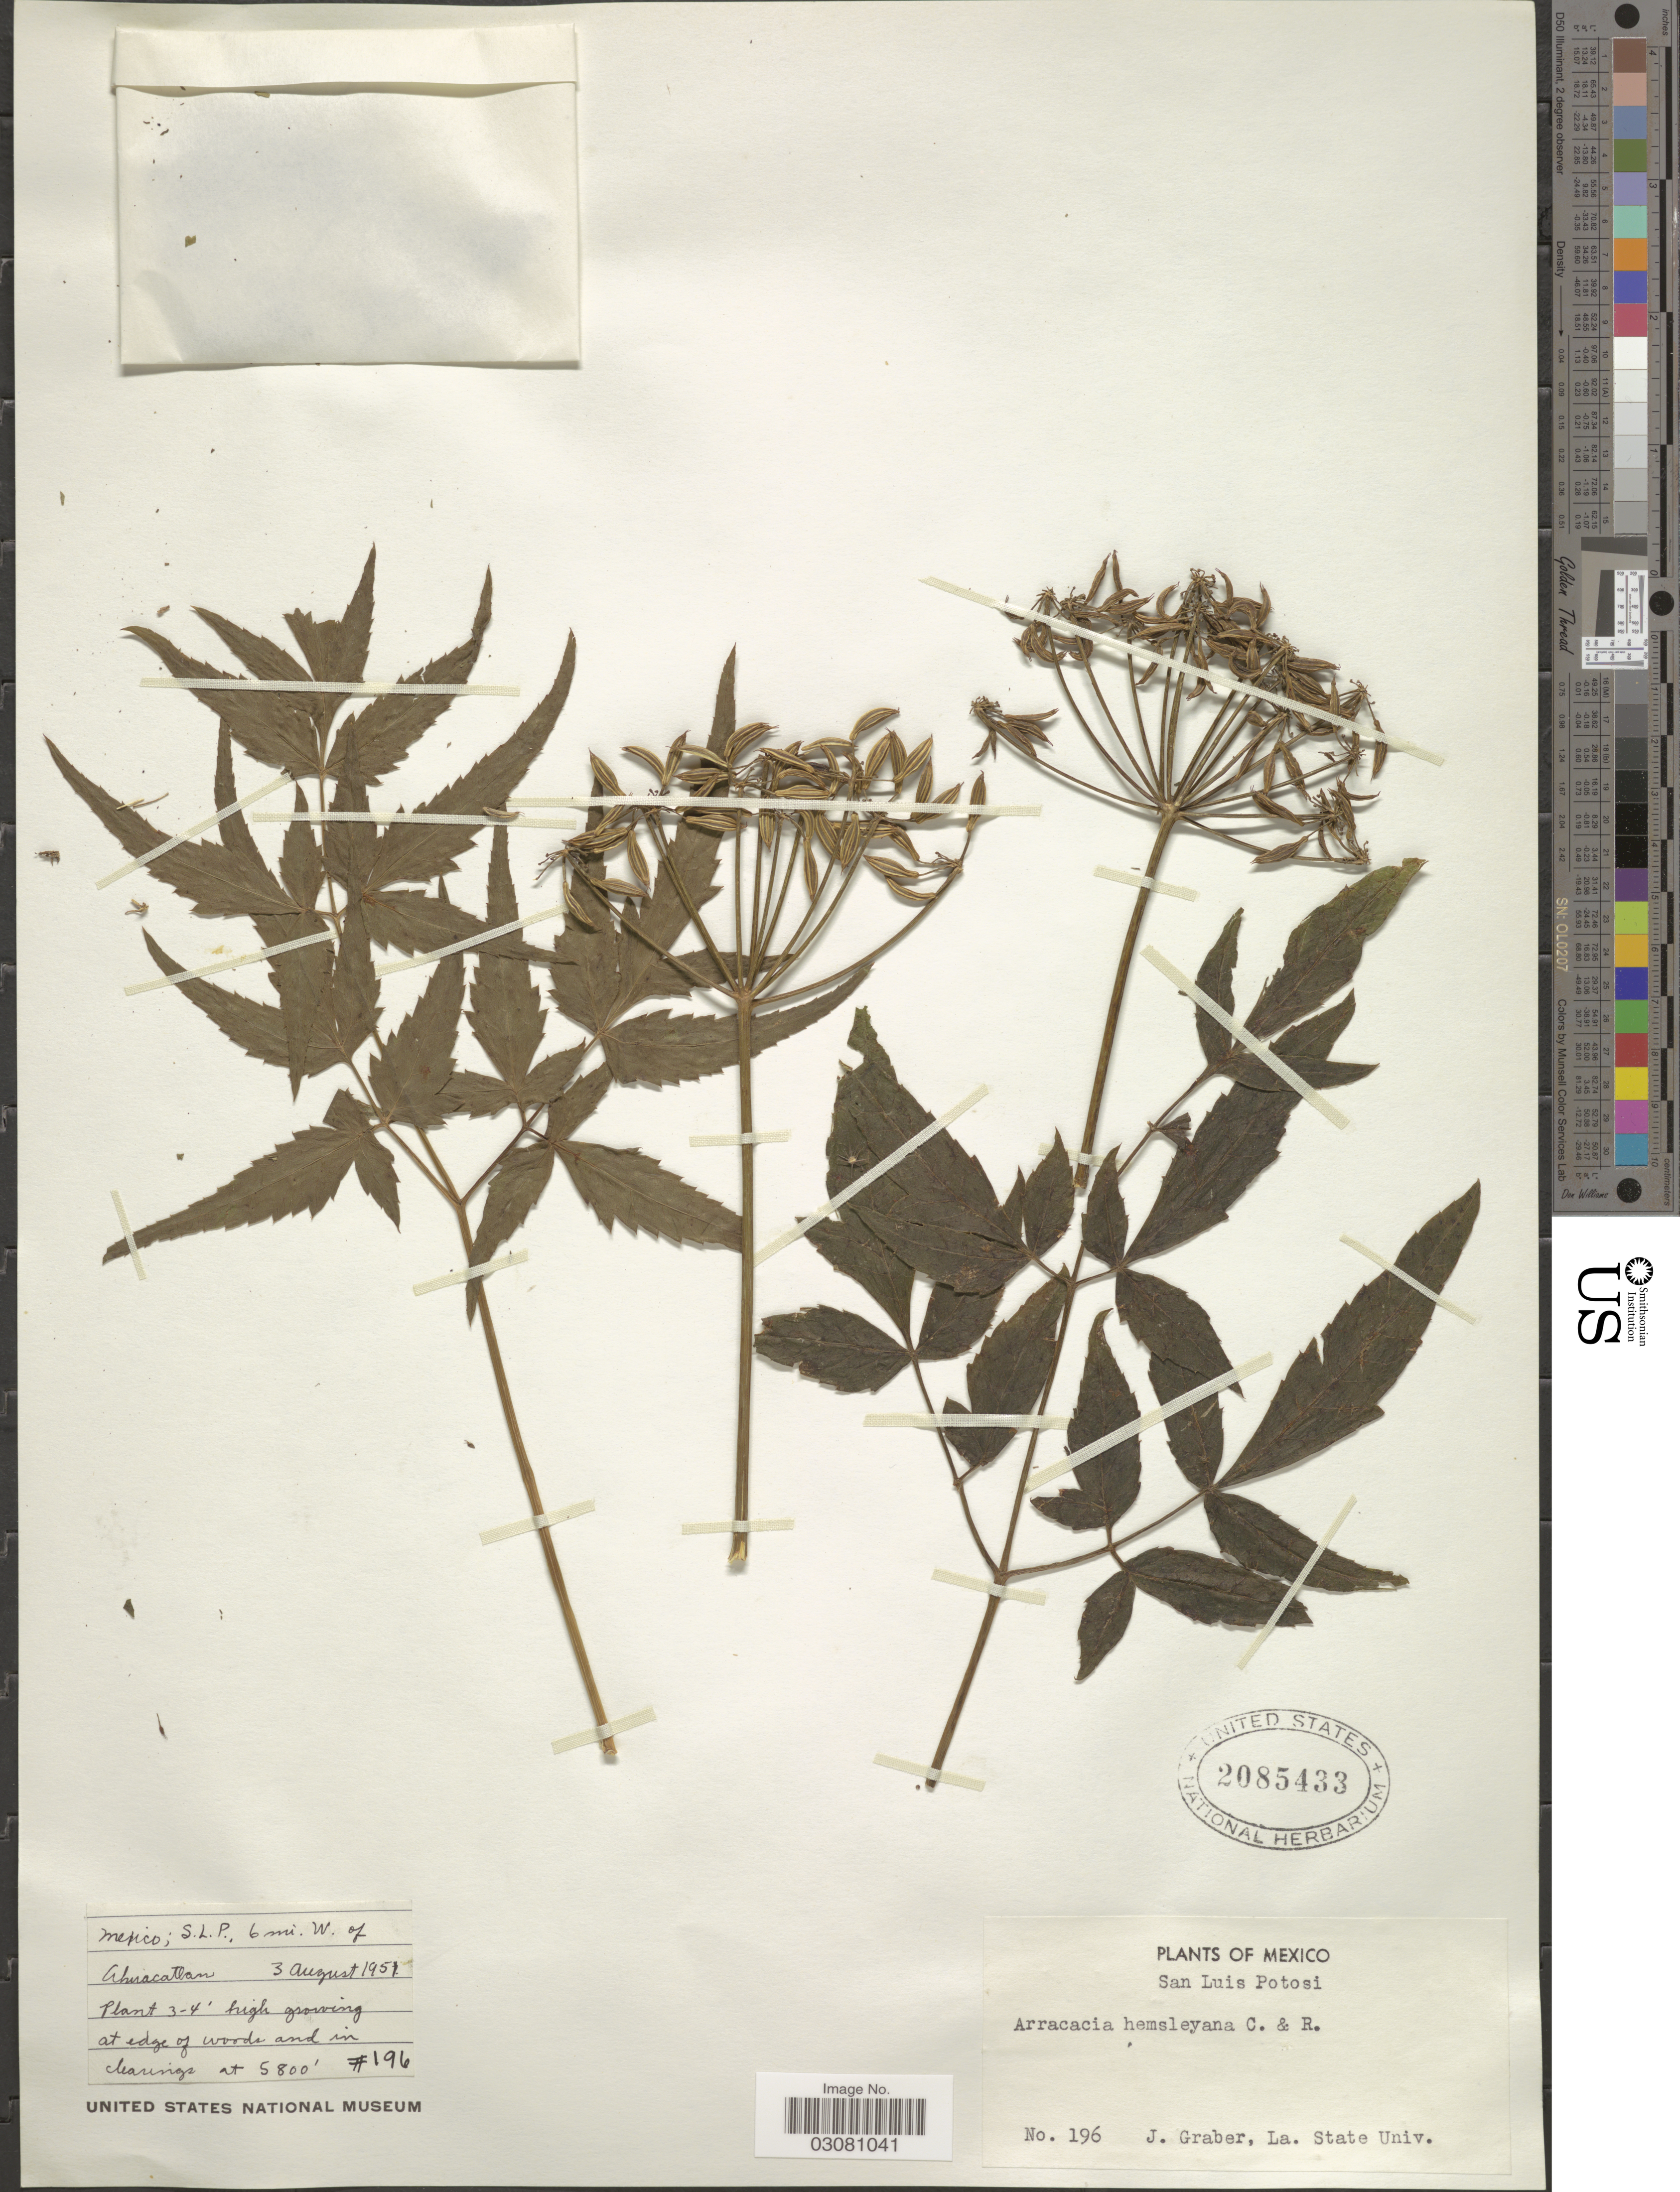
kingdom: Plantae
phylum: Tracheophyta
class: Magnoliopsida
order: Apiales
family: Apiaceae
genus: Arracacia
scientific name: Arracacia hemsleyana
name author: J.M. Coult. & Rose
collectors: J. Graber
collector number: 196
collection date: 1951-08-03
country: Mexico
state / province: San Luis Potosí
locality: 6 mi. W. of Ahuacatlan.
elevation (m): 1768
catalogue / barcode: US 2085433